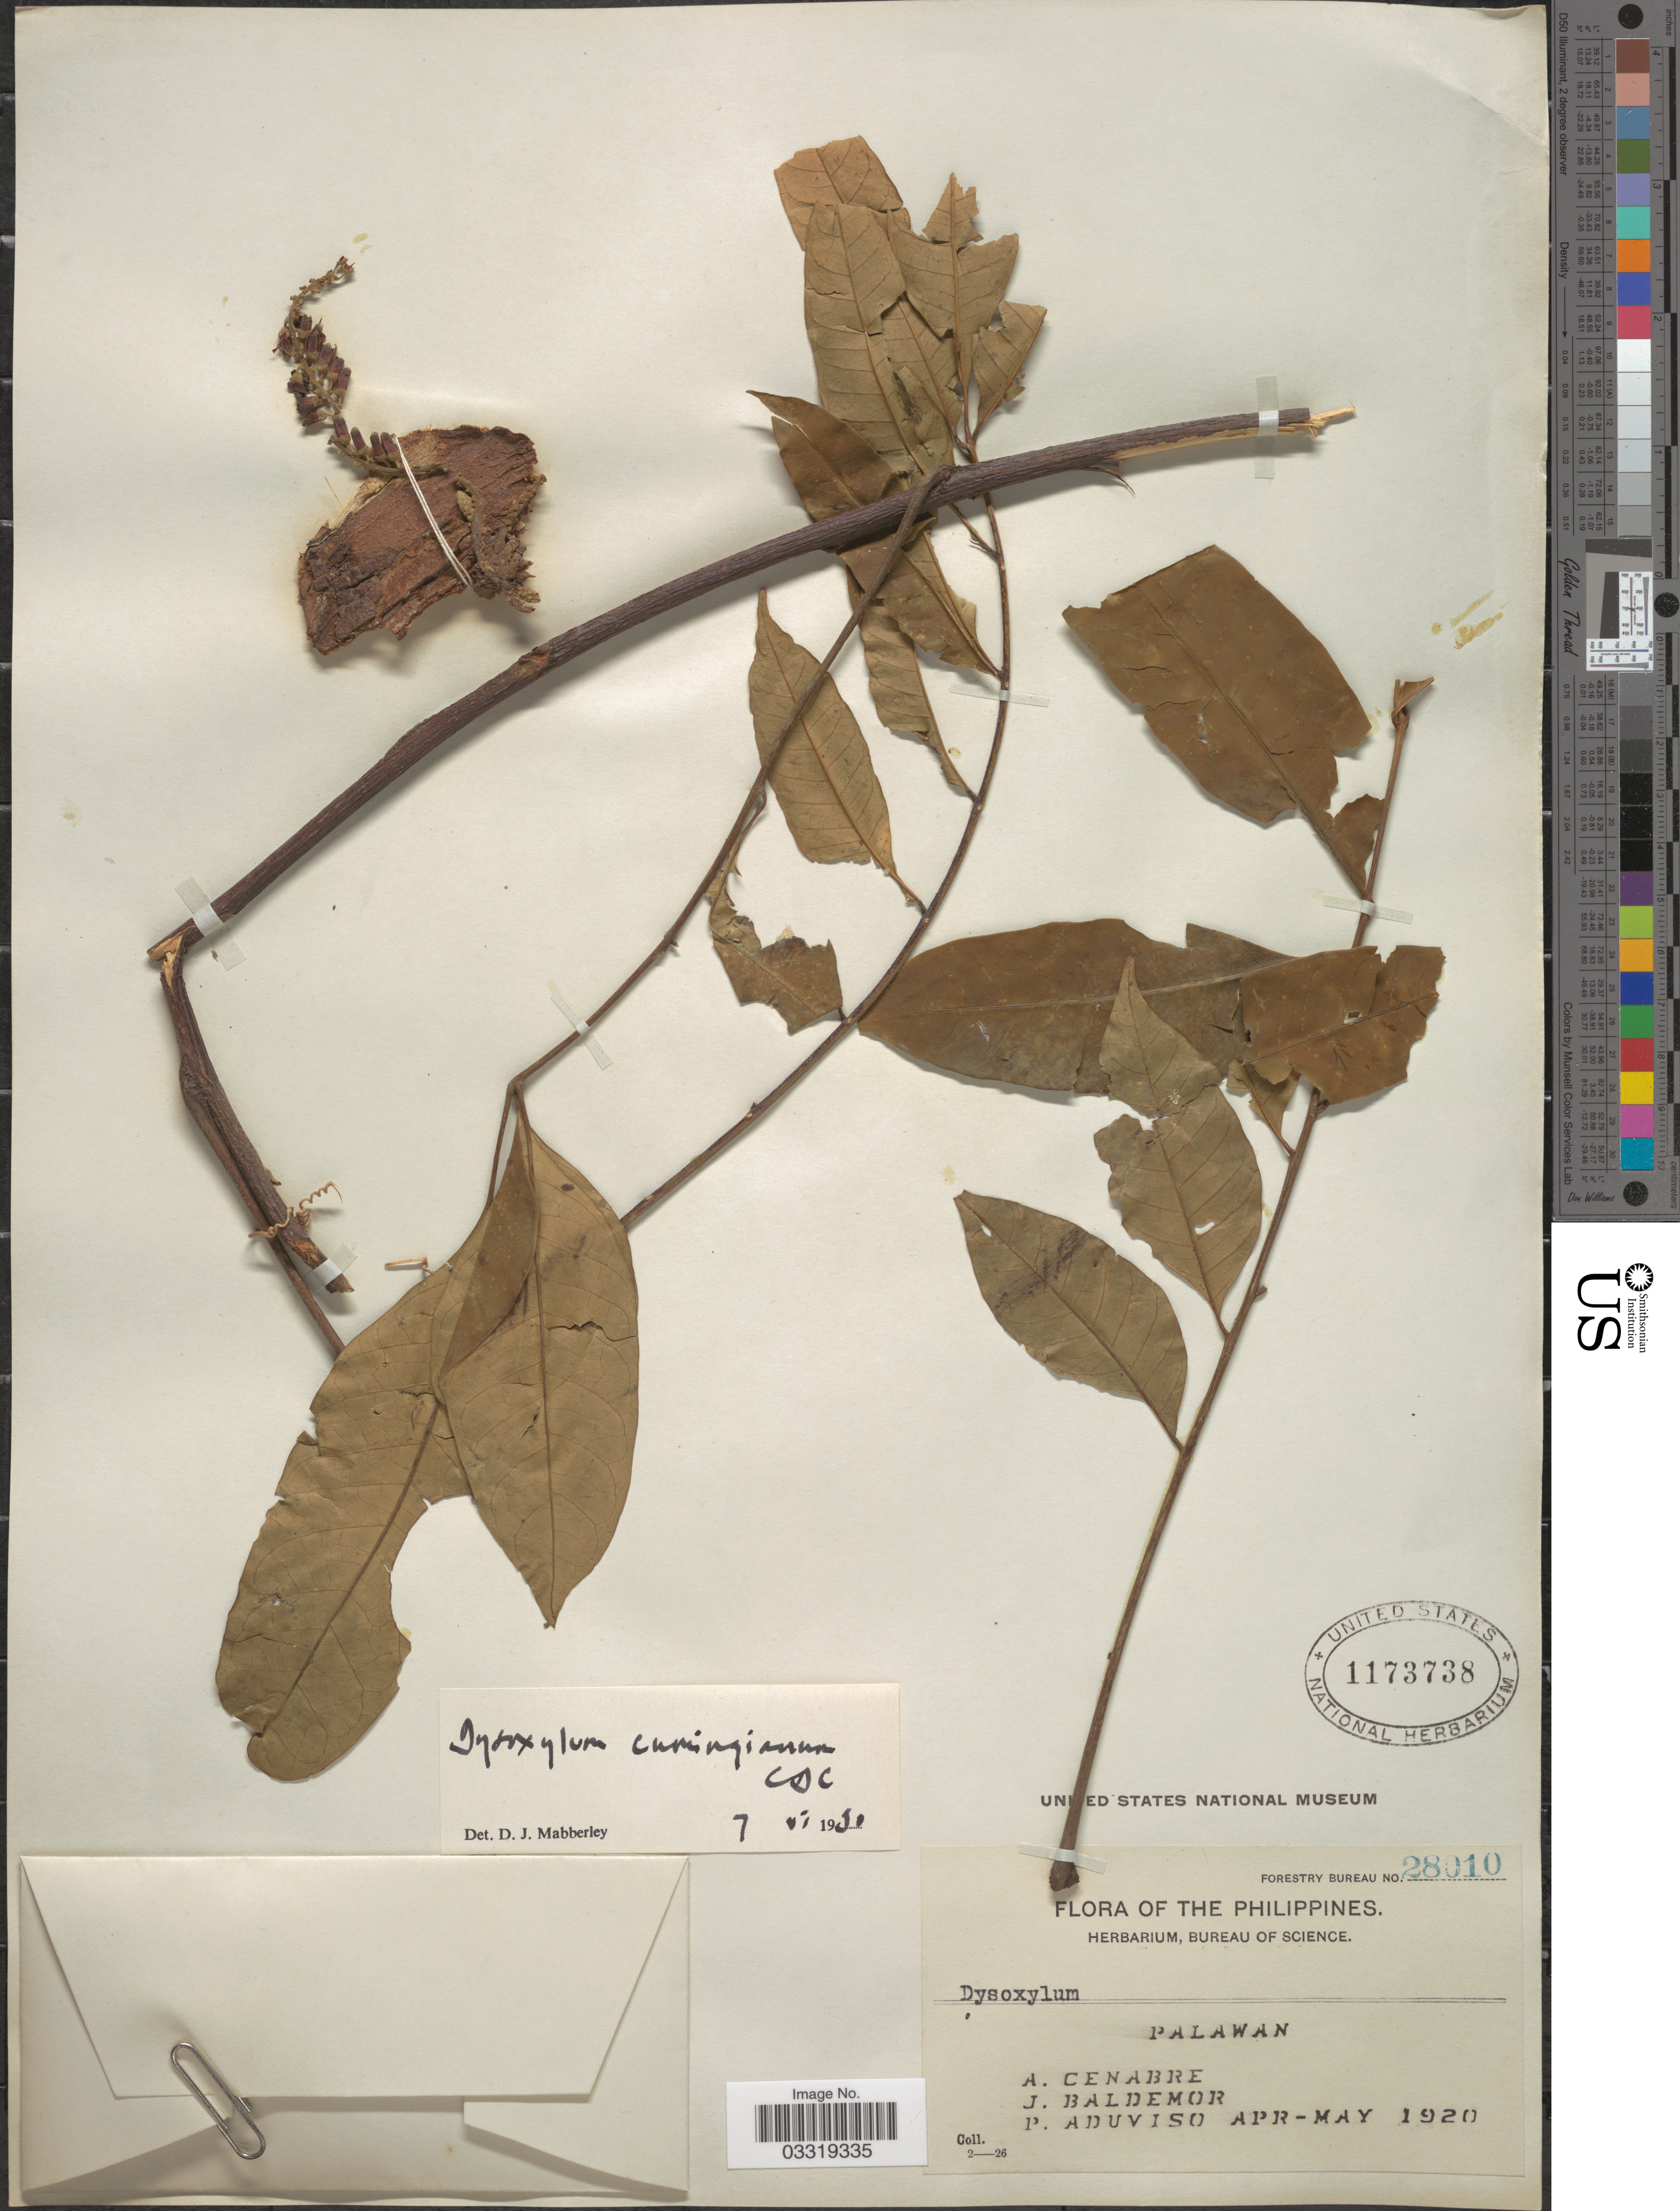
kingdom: Plantae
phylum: Tracheophyta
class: Magnoliopsida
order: Sapindales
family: Meliaceae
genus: Epicharis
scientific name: Epicharis cumingiana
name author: (C. DC.) Harms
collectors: A. Cenabre, J. Baldemor & P. Aduviso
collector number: Forestry Bureau 28010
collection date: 1920-04/1920-05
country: Philippines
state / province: Mimaropa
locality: Palawan.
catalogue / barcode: US 1173738